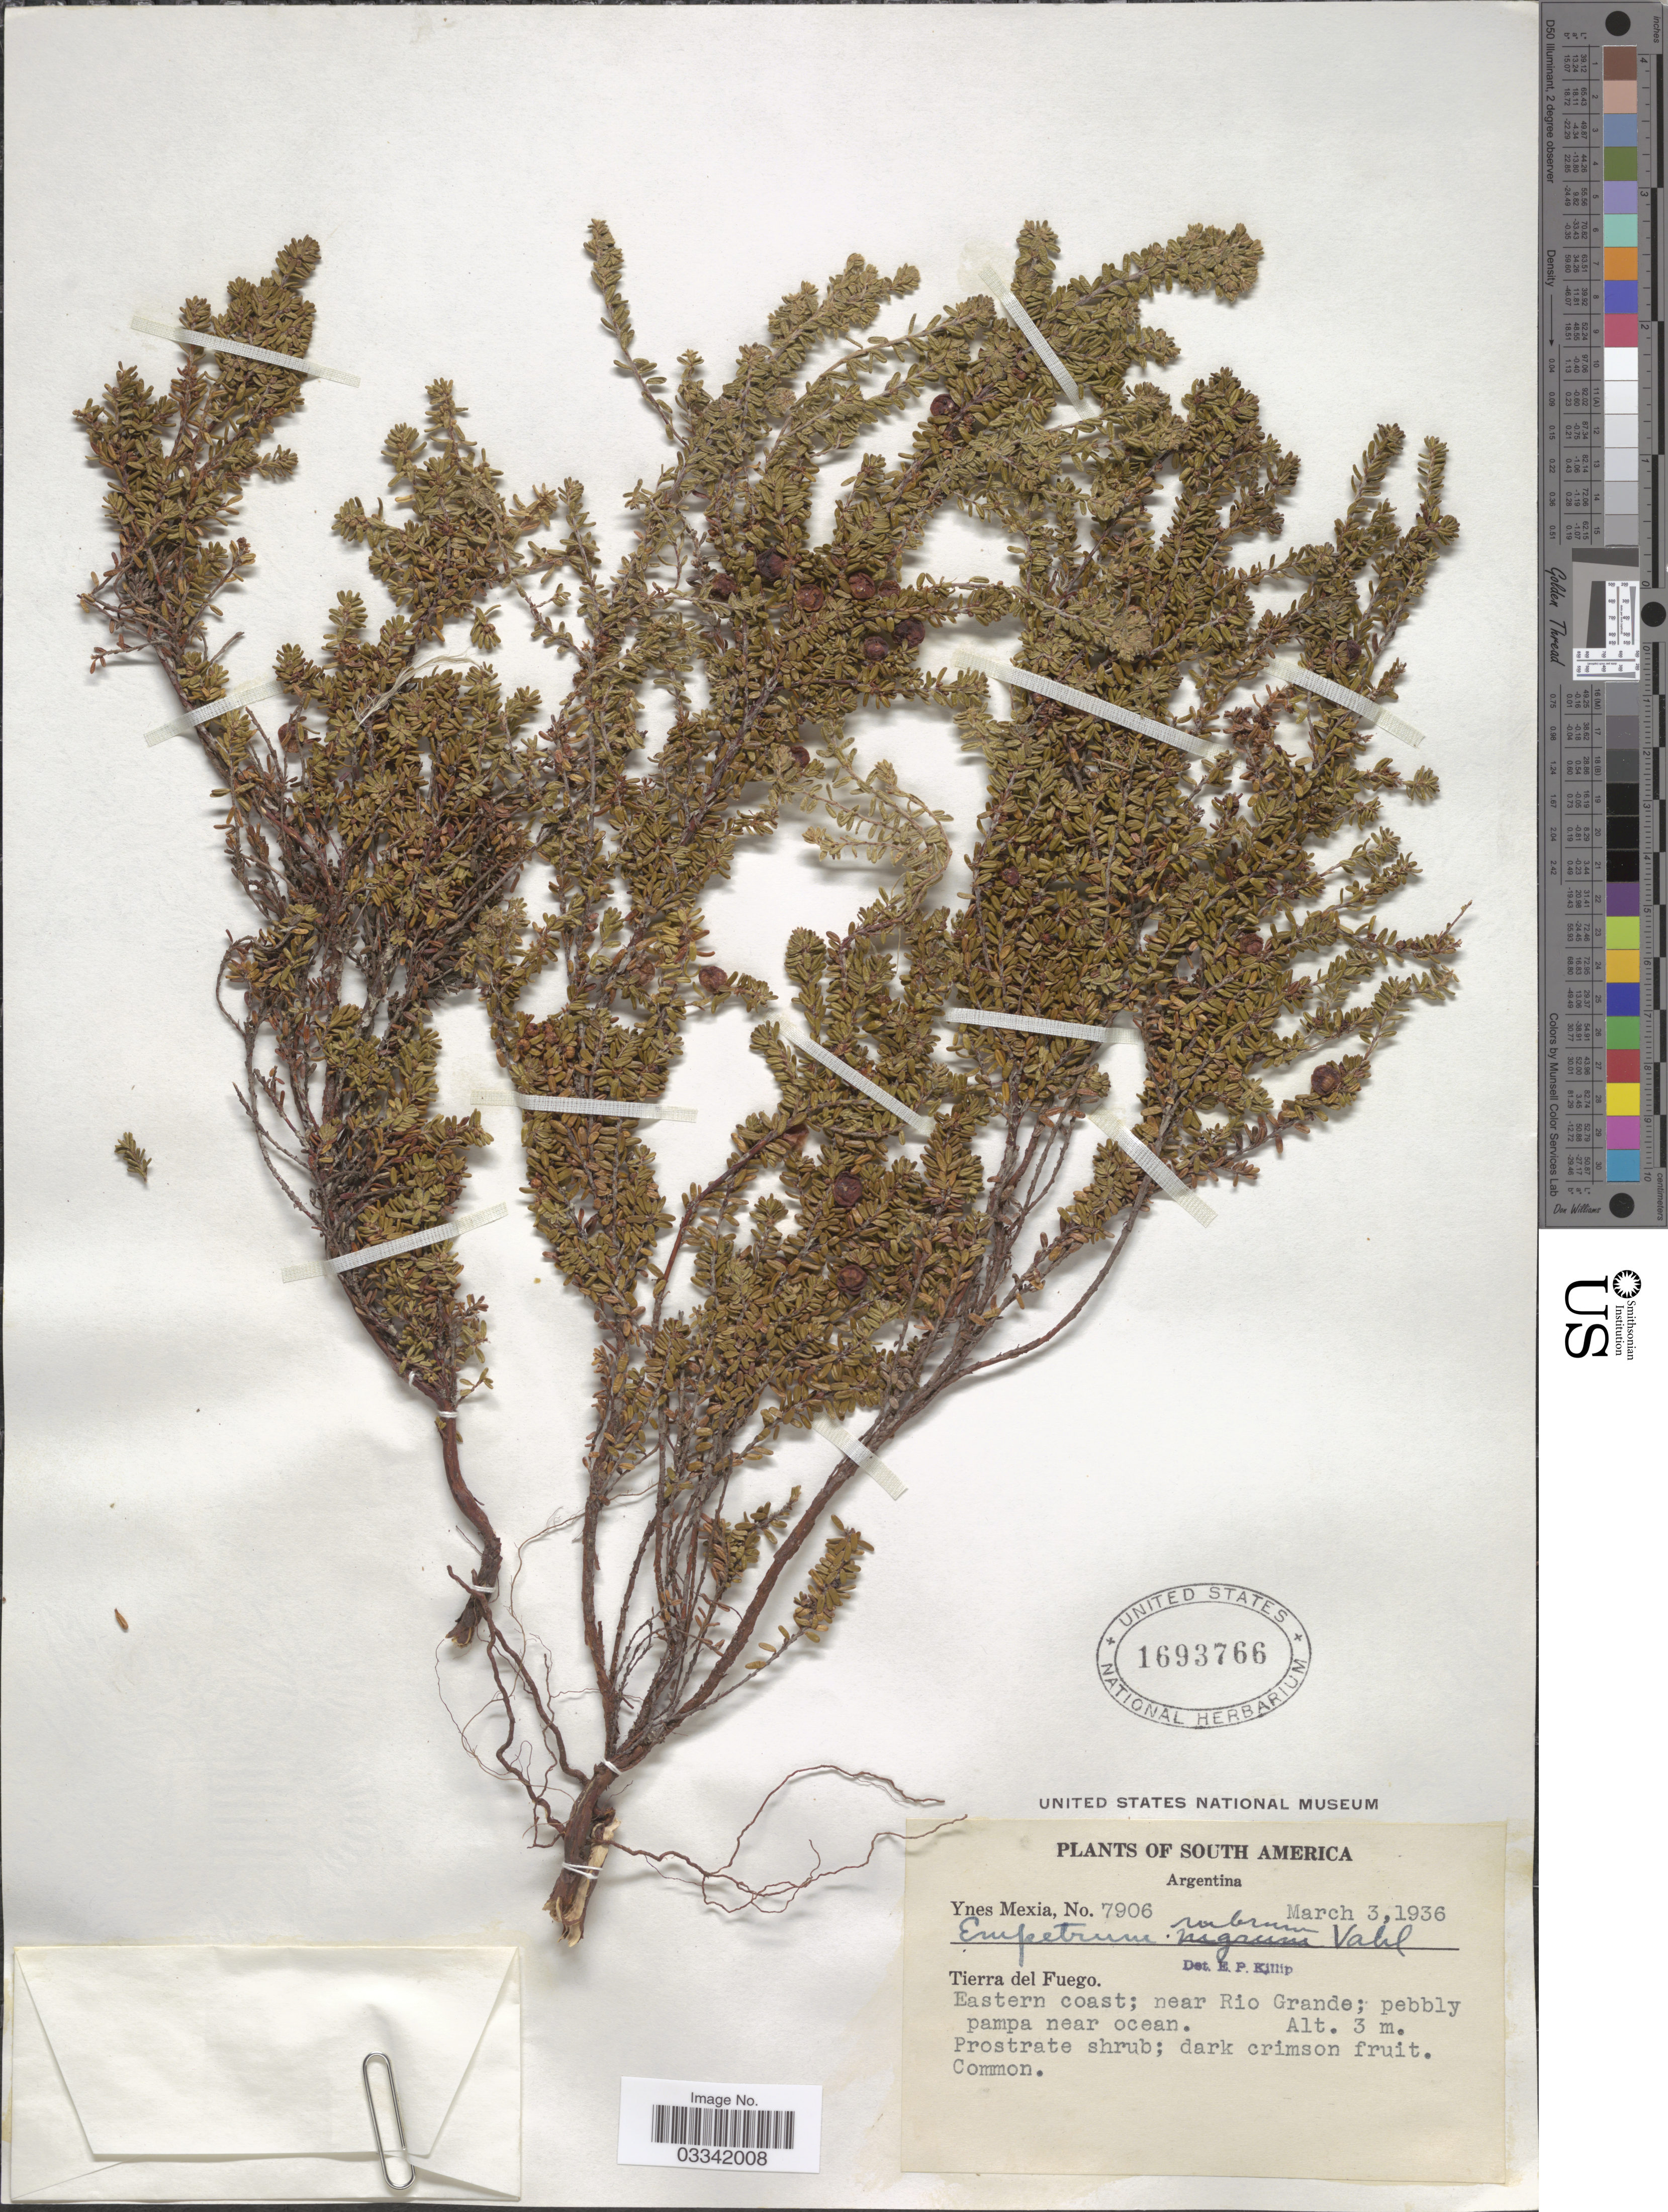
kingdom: Plantae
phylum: Tracheophyta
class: Magnoliopsida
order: Ericales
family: Ericaceae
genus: Empetrum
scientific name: Empetrum rubrum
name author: Vahl ex Willd.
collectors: Y. Mexia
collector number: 7906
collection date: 1936-03-03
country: Argentina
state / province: Tierra del Fuego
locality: Eastern Coast; near Rio Grande; pebbly pampa near ocean.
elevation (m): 3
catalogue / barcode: US 1693766